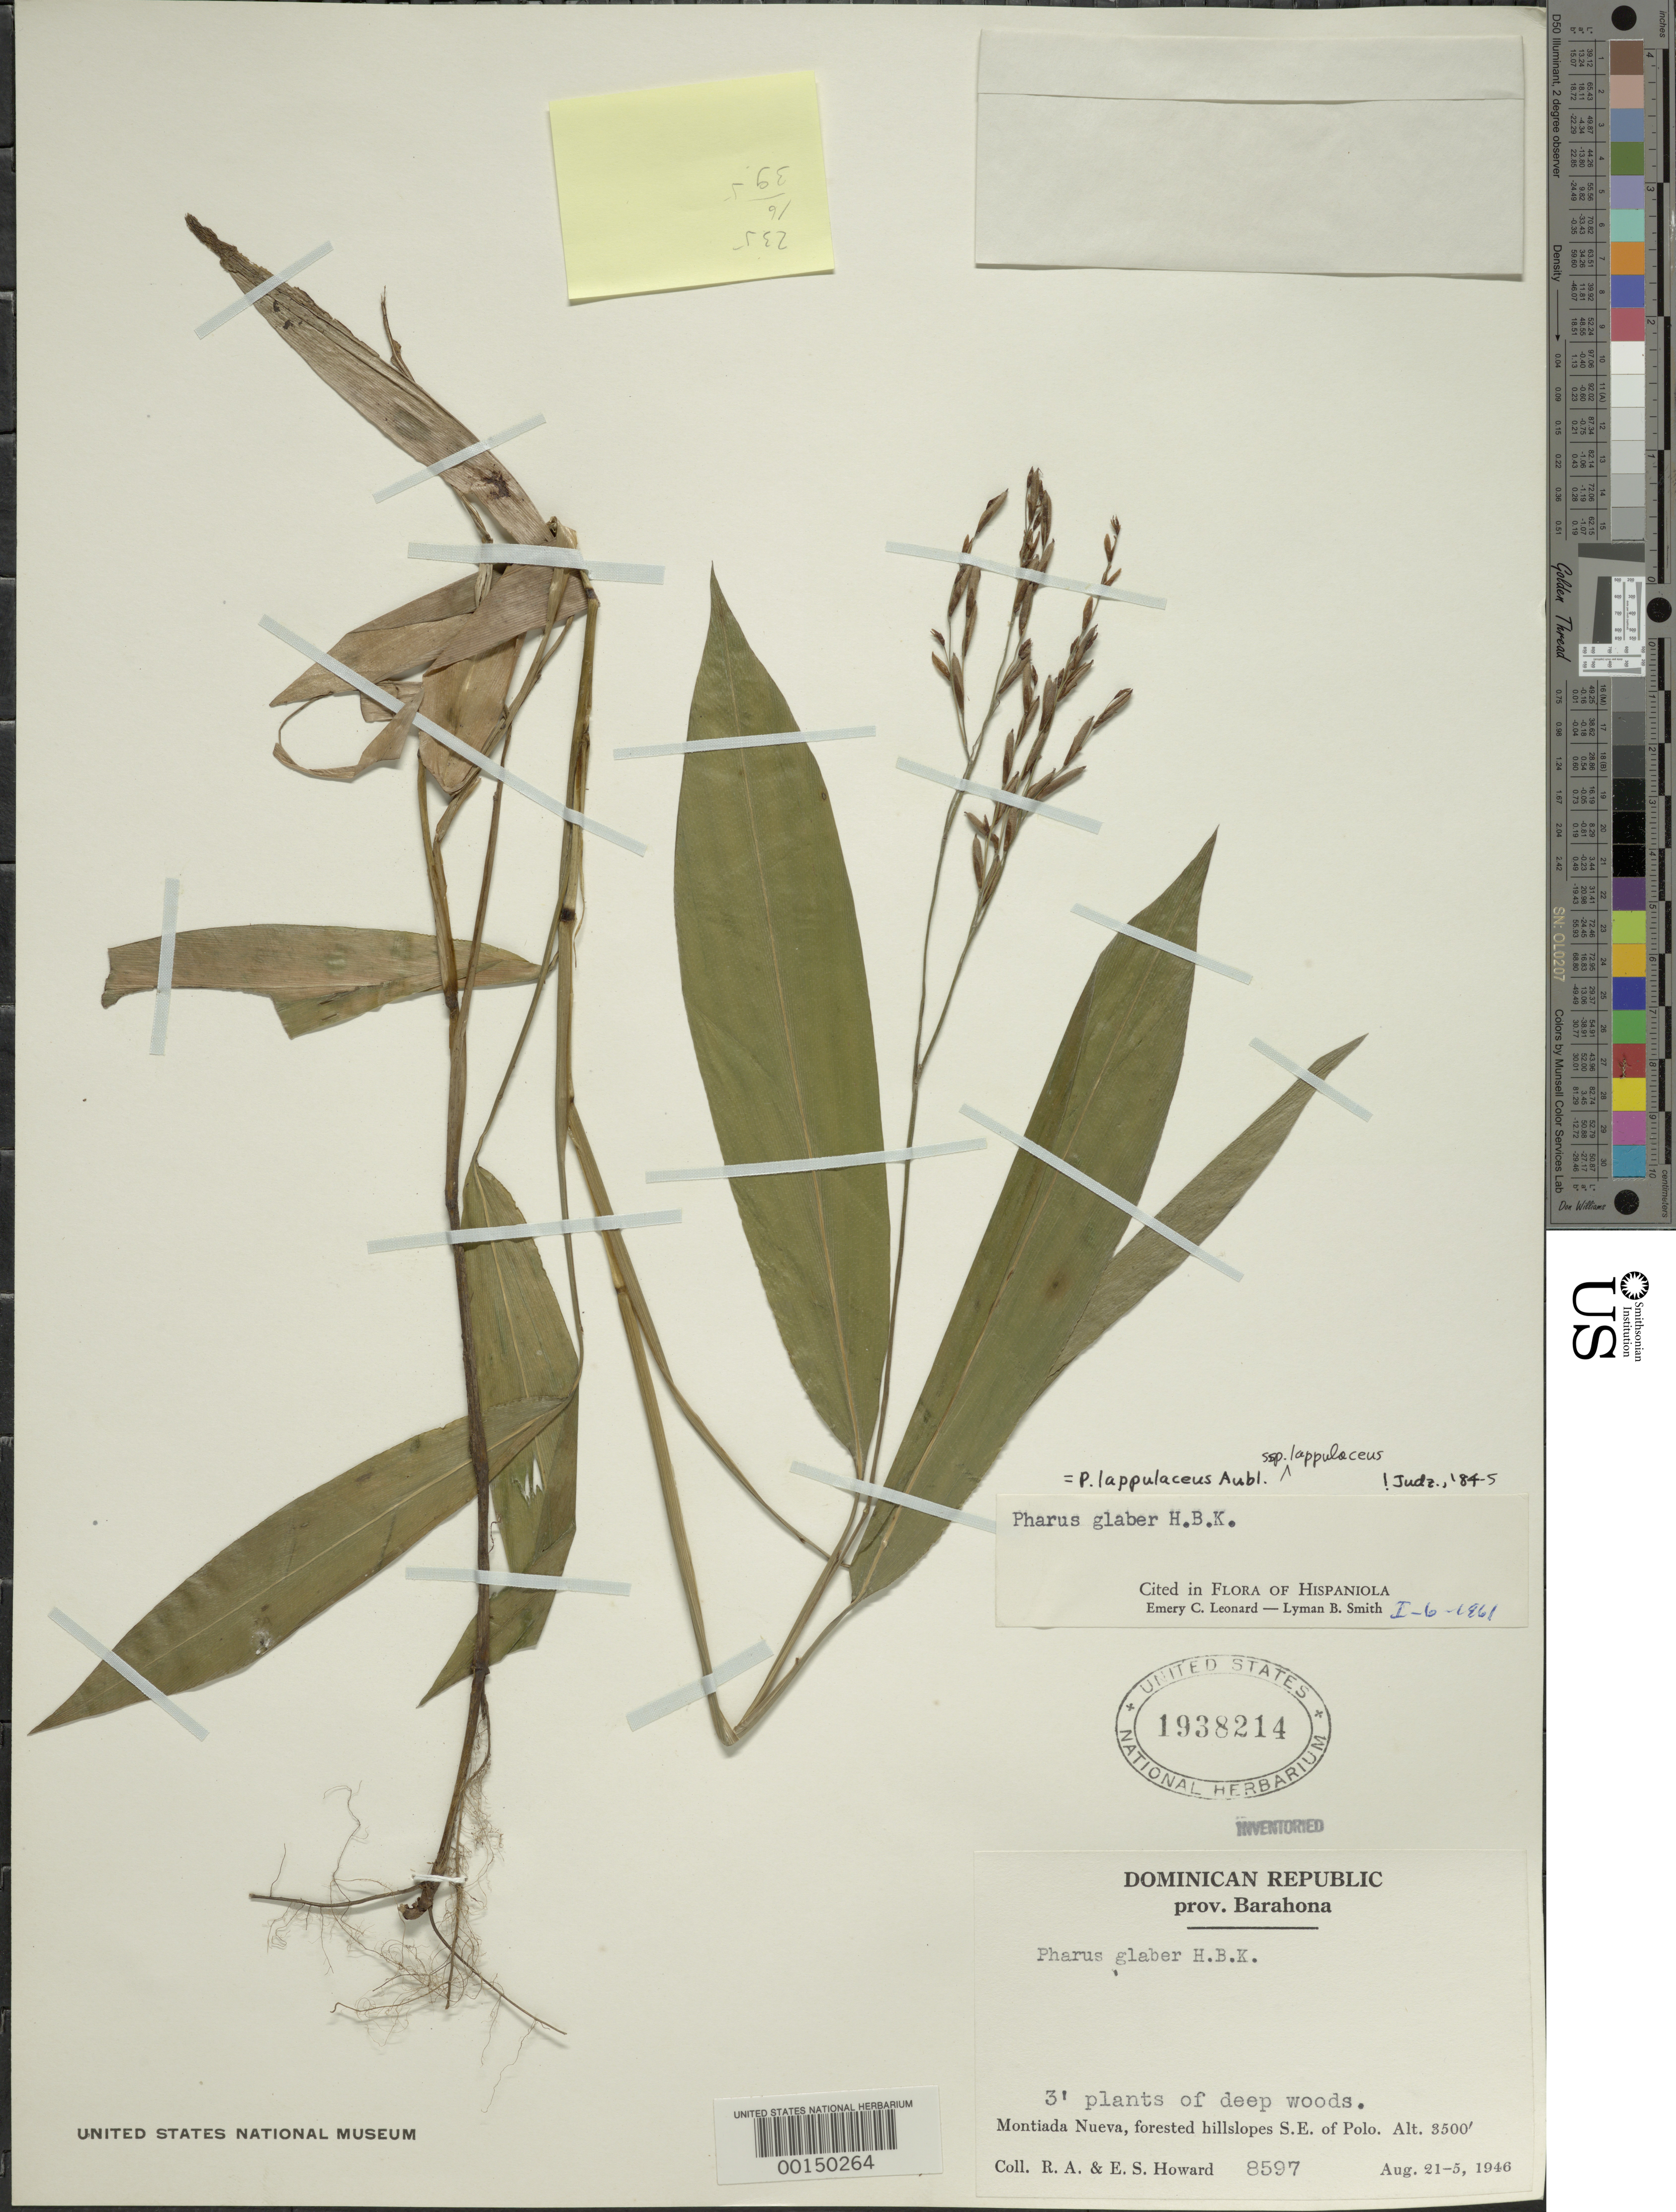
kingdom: Plantae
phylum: Tracheophyta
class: Liliopsida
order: Poales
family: Poaceae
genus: Pharus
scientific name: Pharus lappulaceus subsp. lappulaceus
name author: Aubl.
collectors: E. S. Howard & R. A. Howard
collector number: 8597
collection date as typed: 21 Aug 1946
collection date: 1946-08-21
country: Dominican Republic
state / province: Barahona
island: Hispaniola Island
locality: Polo, montiada nueva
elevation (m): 1068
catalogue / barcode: US 1938214